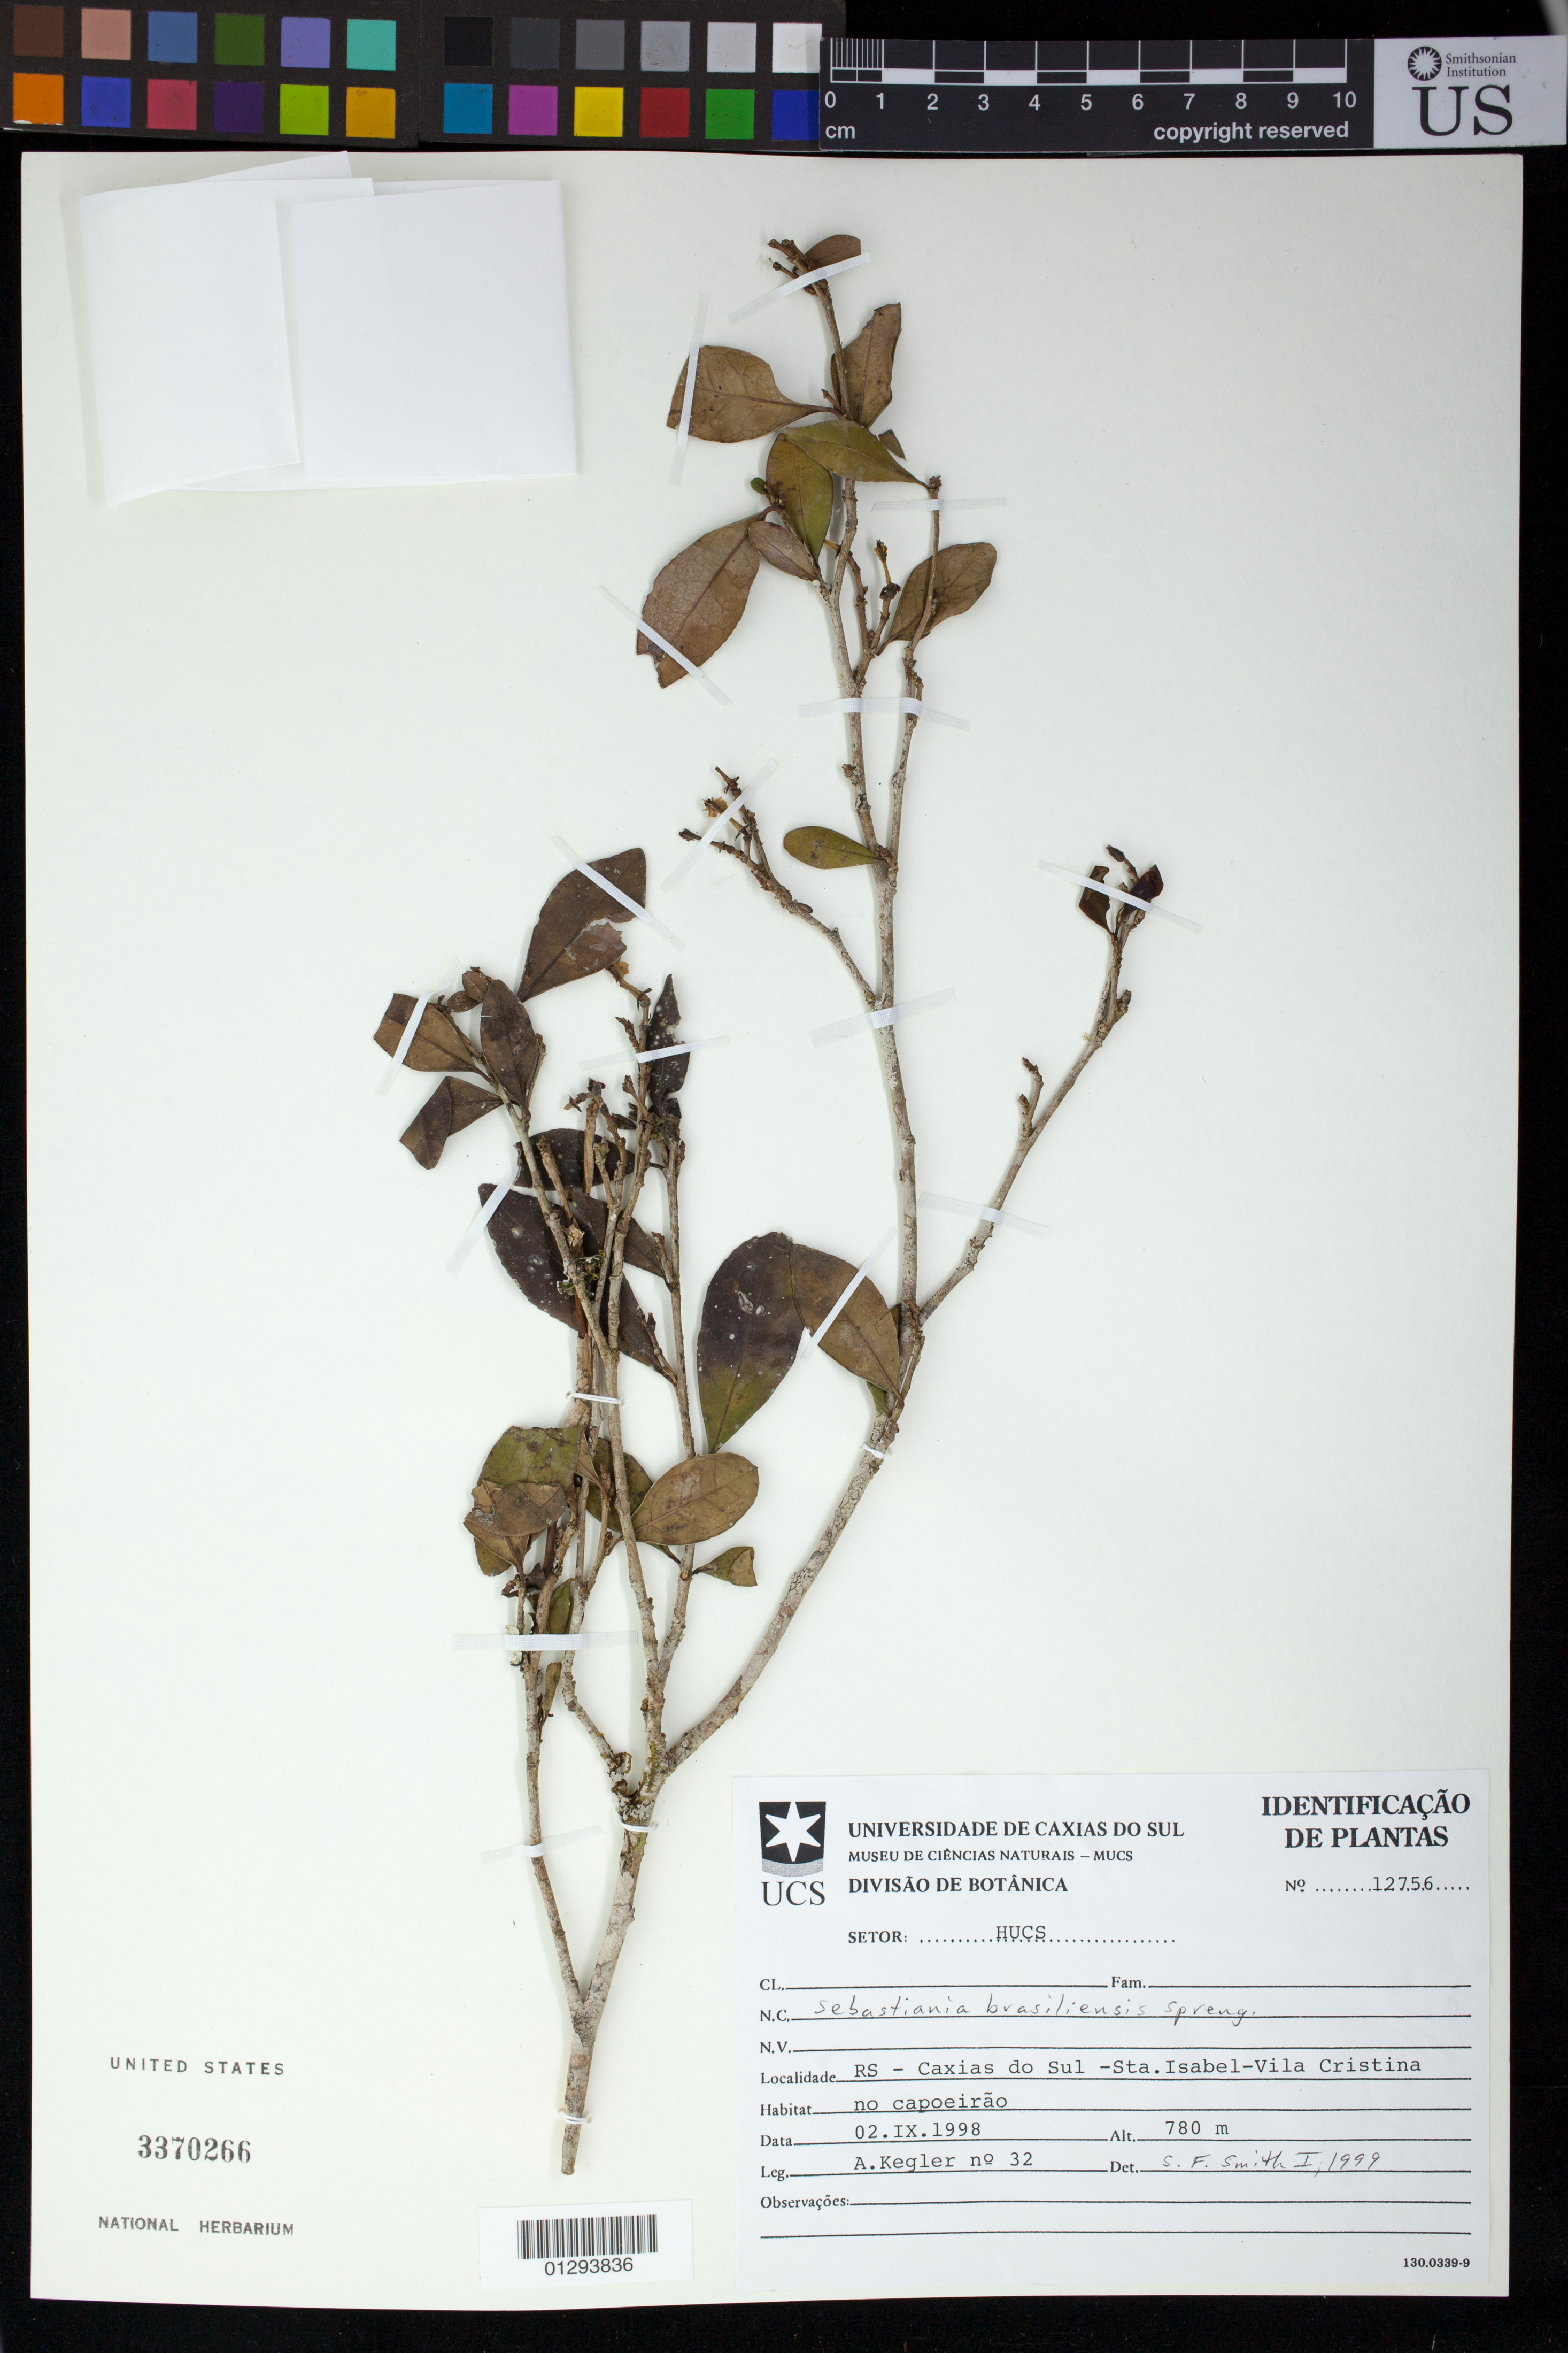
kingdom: Plantae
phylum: Tracheophyta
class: Magnoliopsida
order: Malpighiales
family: Euphorbiaceae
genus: Sebastiania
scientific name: Sebastiania brasiliensis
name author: Spreng.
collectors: A. Kegler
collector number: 32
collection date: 1998-09-02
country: Brazil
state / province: Rio Grande do Sul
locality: RS - Caxias do Sul -Sta. Isabel-Vila Cristina.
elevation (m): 780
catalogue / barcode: US 3370266